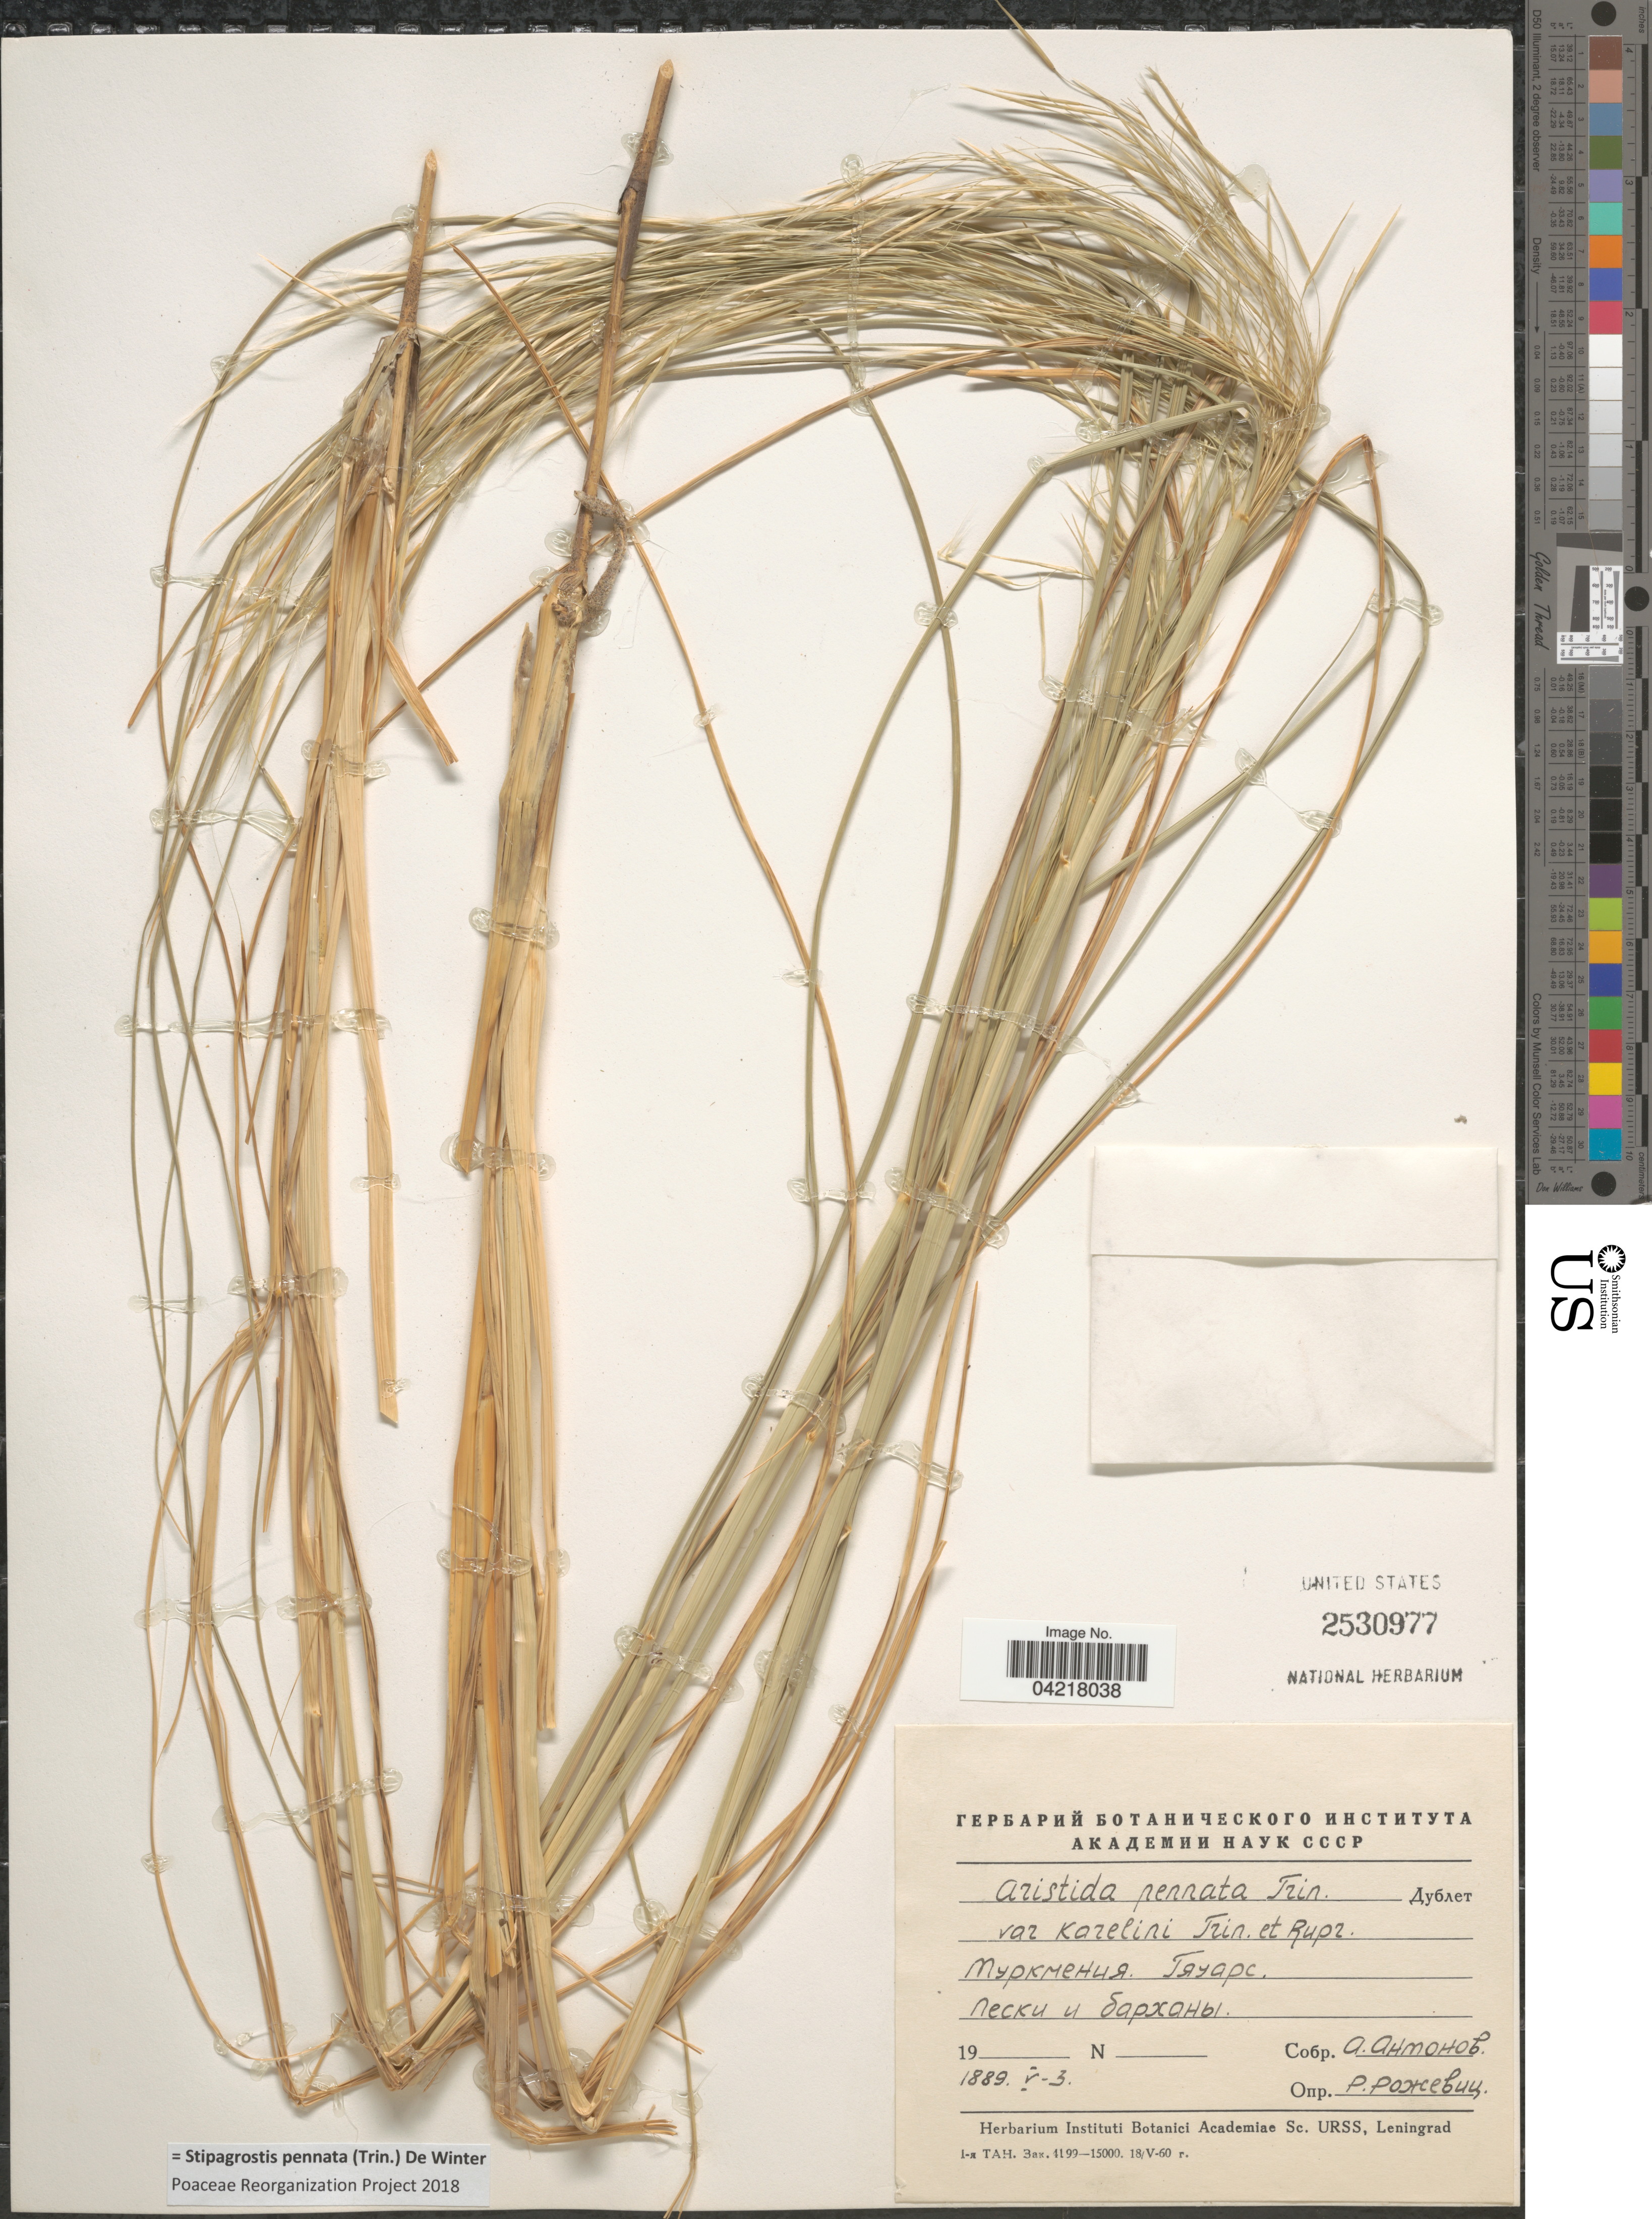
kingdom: Plantae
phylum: Tracheophyta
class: Liliopsida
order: Poales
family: Poaceae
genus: Stipagrostis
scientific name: Stipagrostis pennata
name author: (Trin.) De Winter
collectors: A. Antonov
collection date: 1889-05-03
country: Turkmenistan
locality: Gyauars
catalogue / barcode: US 2530977